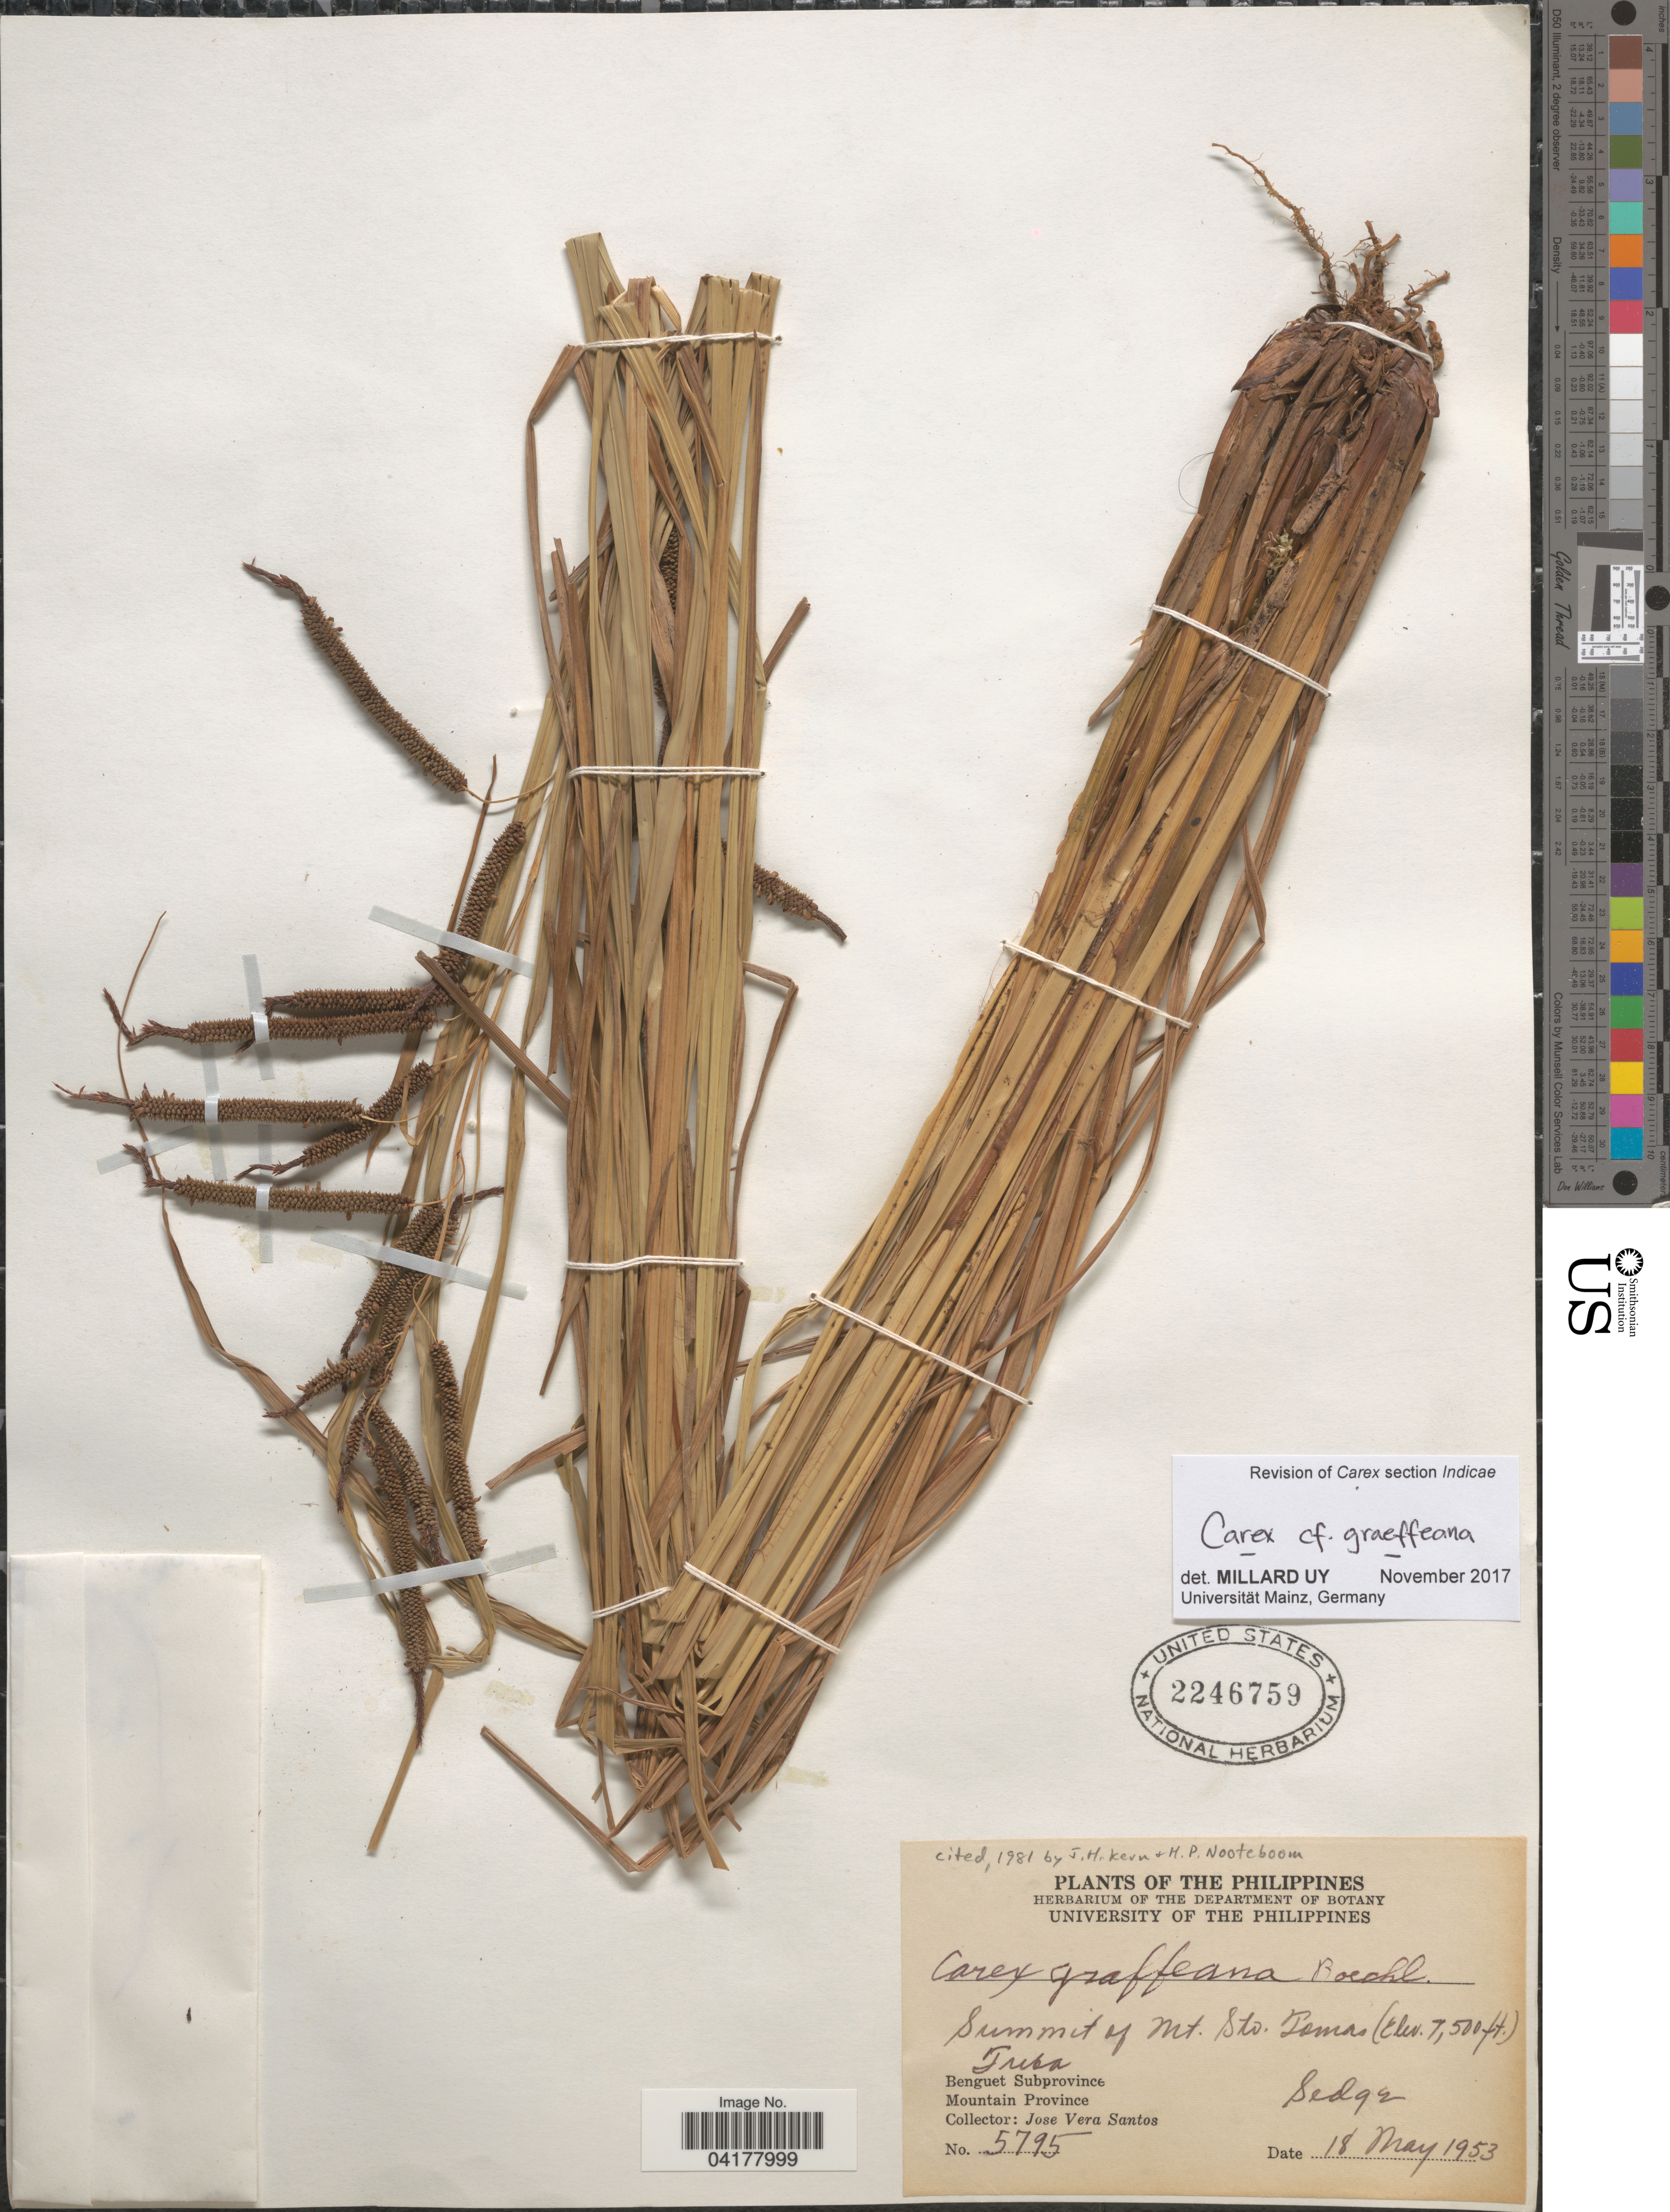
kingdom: Plantae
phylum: Tracheophyta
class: Liliopsida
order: Poales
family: Cyperaceae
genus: Carex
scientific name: Carex graeffeana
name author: Boeckeler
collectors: J. Vera Santos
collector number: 5795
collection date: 1953-05-18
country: Philippines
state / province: Cordillera (Administrative Region)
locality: Summit of Mt. Sto. Tomas. Tuba [interpreted] [unsure placement]. Benguet Subprovince. Mountain Province.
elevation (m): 2286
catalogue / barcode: US 2246759